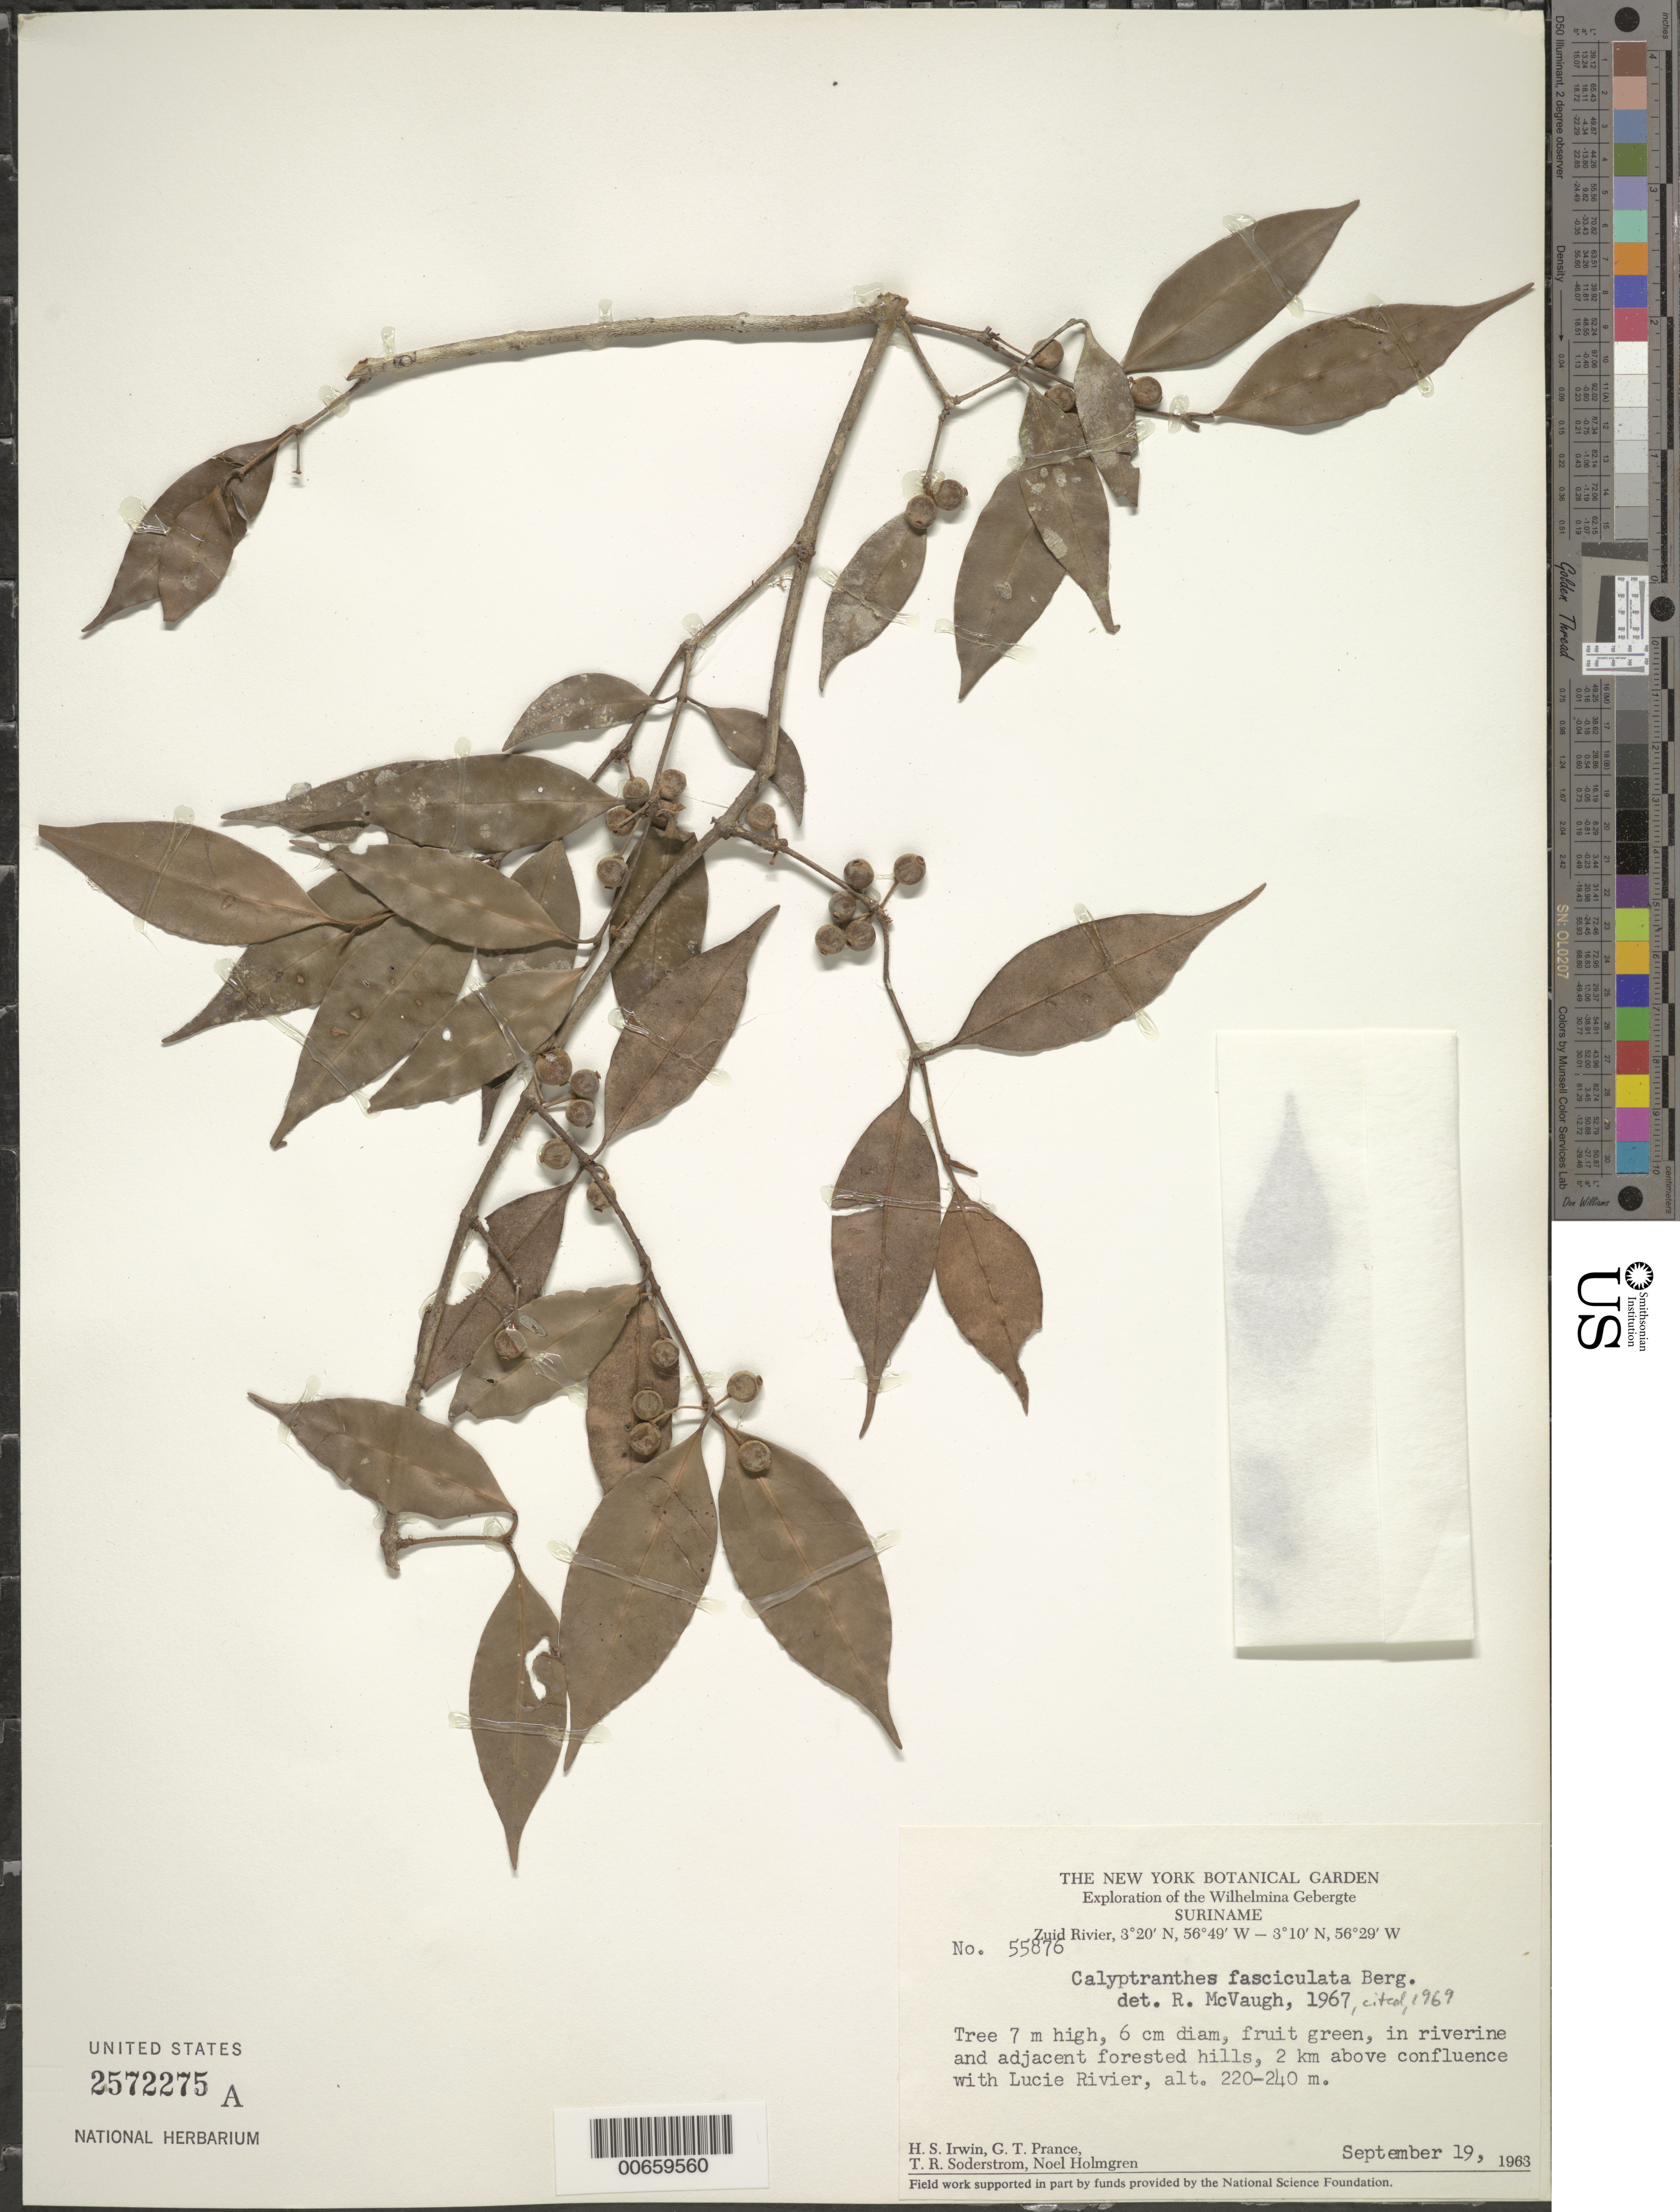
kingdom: Plantae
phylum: Tracheophyta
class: Magnoliopsida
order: Myrtales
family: Myrtaceae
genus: Myrcia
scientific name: Myrcia fasciculata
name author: (O. Berg) K. Campbell & K. Samra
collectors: H. Irwin, G. T. Prance, T. R. Soderstrom & N. H. Holmgren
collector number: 55876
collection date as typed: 19-Sep-63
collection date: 1963-09-19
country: Suriname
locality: Zuid River, 2 km above confluence with Lucie R., Wilhelmina Gebergte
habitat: Riverine forest and adjacent forested hills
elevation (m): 220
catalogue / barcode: US 2572275A